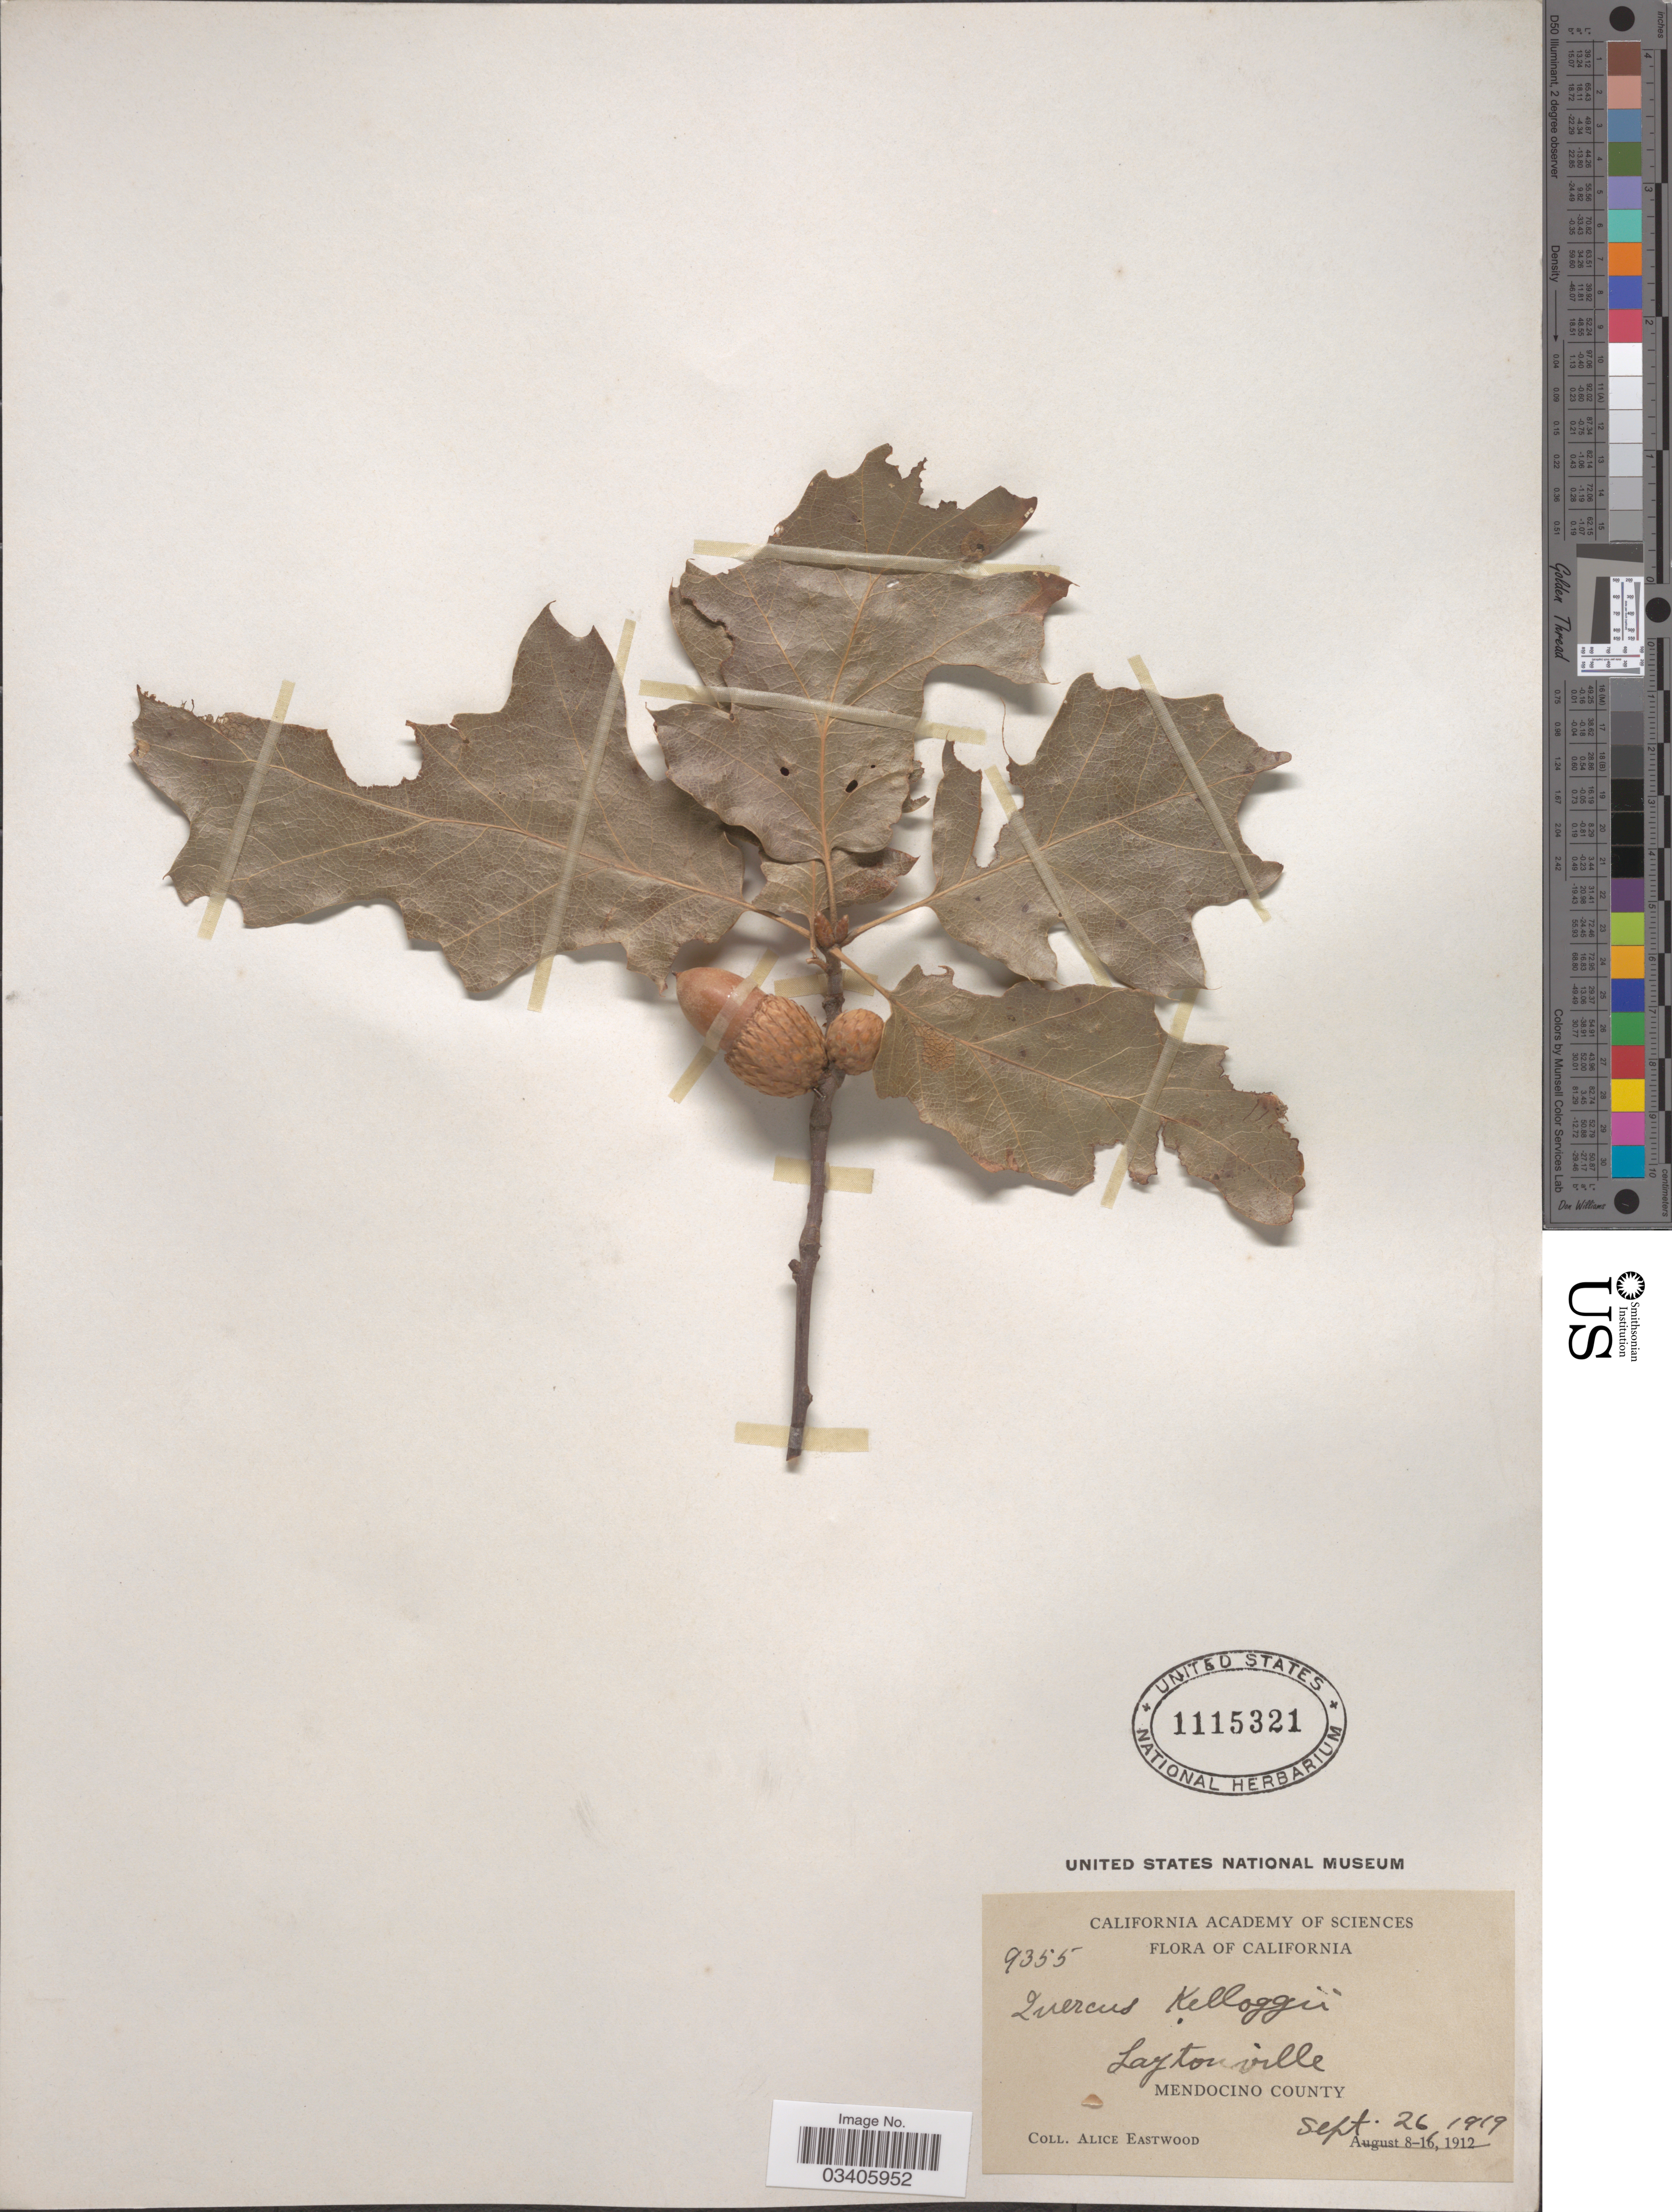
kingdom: Plantae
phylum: Tracheophyta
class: Magnoliopsida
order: Fagales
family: Fagaceae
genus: Quercus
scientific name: Quercus kelloggii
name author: Newb.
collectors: A. Eastwood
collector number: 9355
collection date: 1919-09-26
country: United States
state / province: California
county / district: Mendocino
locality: Laytonville. Mendocino County.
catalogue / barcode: US 1115321